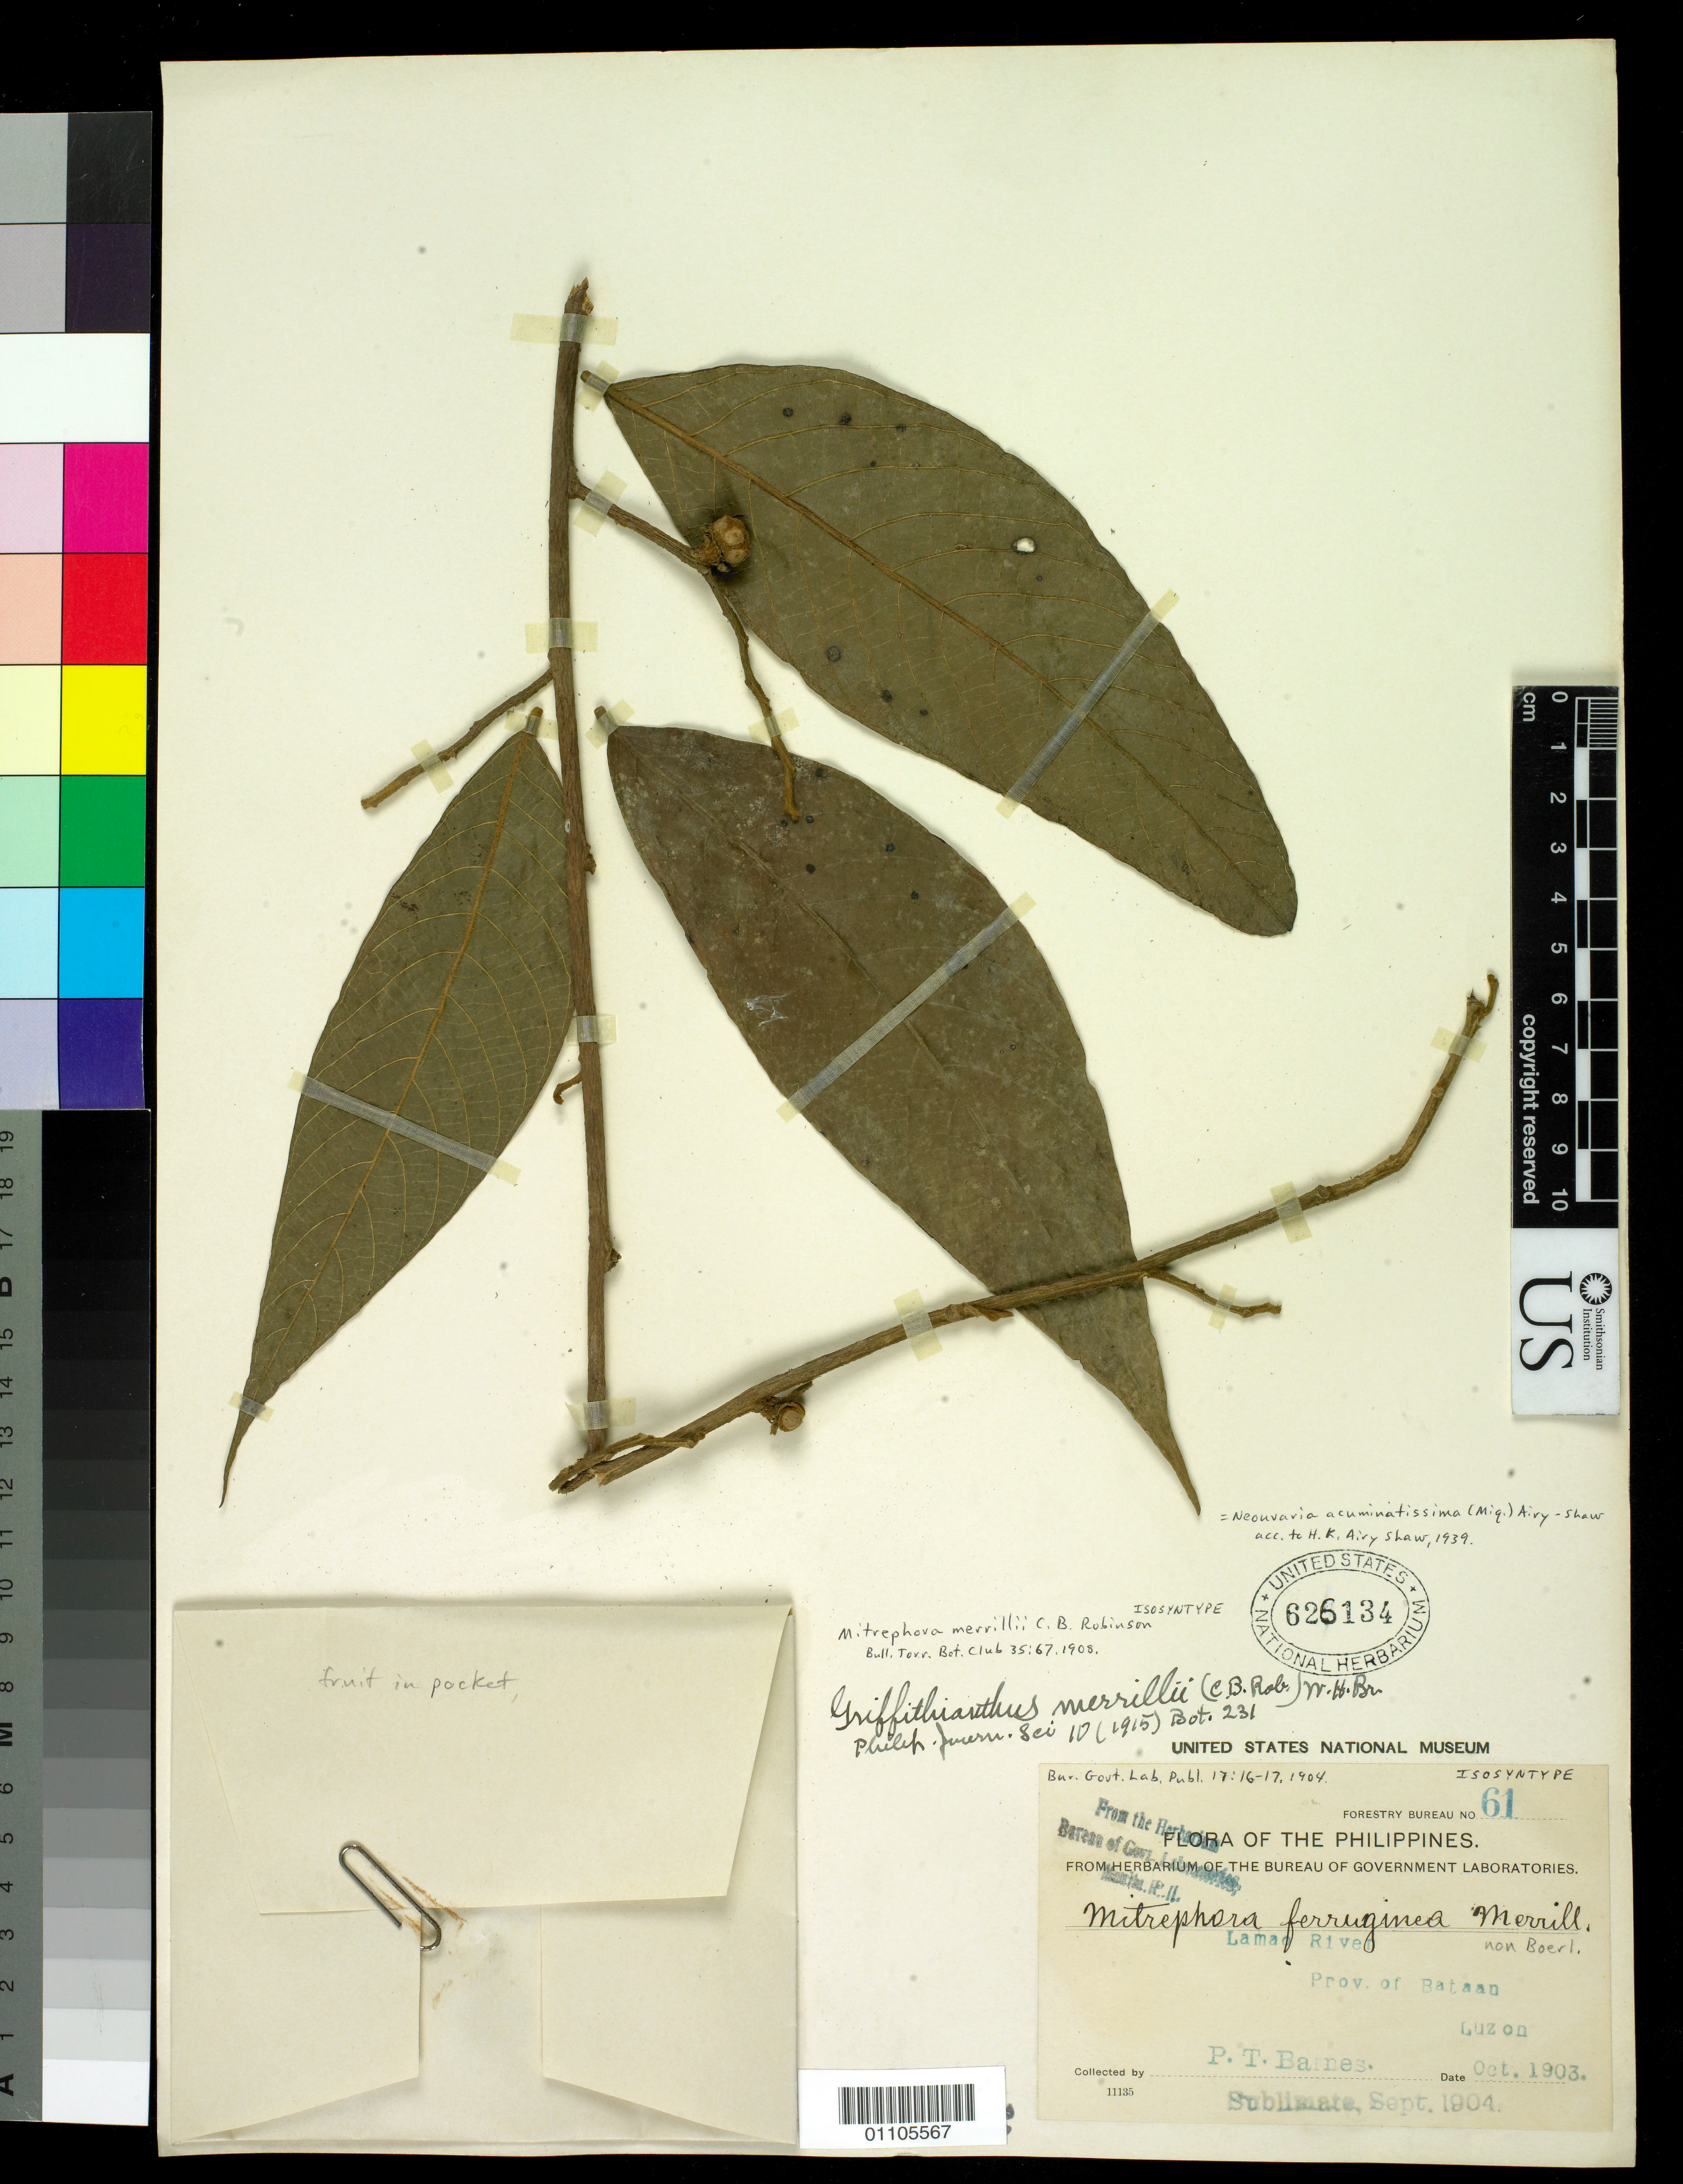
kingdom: Plantae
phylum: Tracheophyta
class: Magnoliopsida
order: Magnoliales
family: Annonaceae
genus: Mitrephora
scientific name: Mitrephora ferruginea Merr., nom. illeg.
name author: Merr.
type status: Isosyntype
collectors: P. Barnes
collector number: For. Bur. 61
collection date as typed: Oct 1903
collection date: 1903-10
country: Philippines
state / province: Central Luzon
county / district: Bataan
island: Luzon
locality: Lamao River, Prov. of Bataan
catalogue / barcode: US 626134